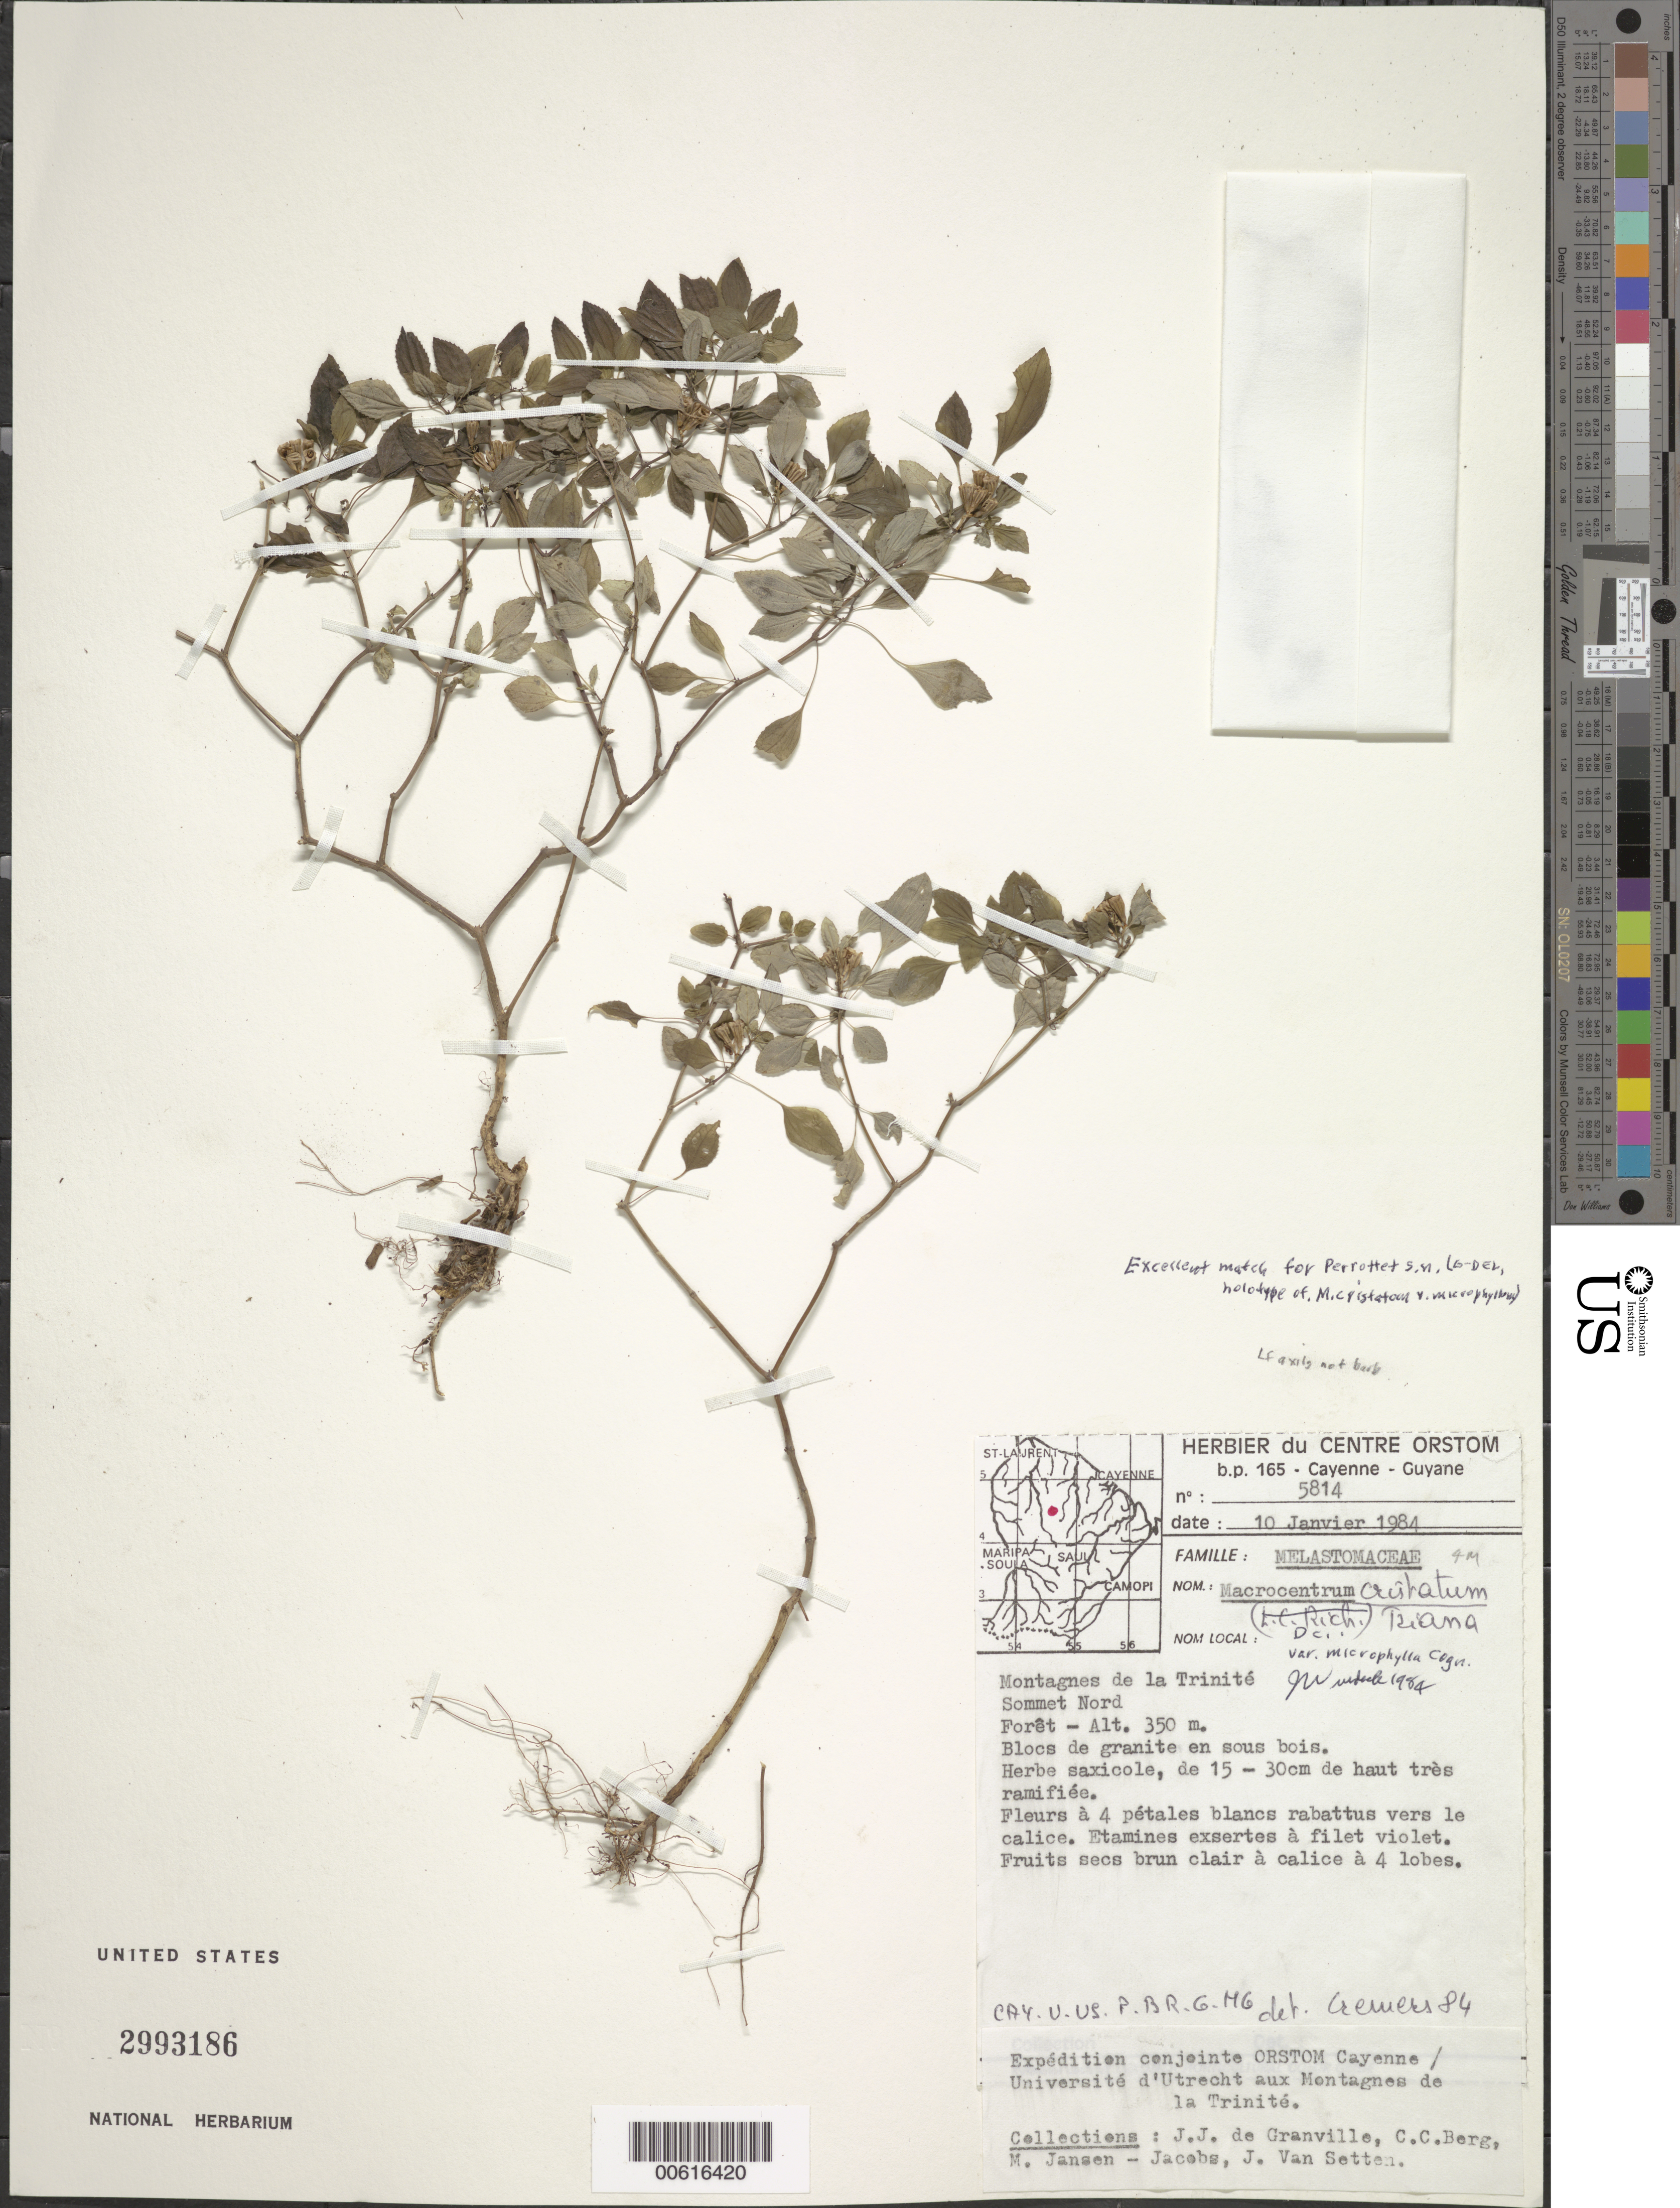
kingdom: Plantae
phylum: Tracheophyta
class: Magnoliopsida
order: Myrtales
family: Melastomataceae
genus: Macrocentrum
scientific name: Macrocentrum cristatum var. microphyllum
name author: Cogn.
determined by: Wurdack, John J., (US), US (UNITED STATES)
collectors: J.-J. de Granville, C. C. Berg, M. J. Jansen-Jacobs & J. van Setten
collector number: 5814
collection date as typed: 10-Jan-84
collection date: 1984-01-10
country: French Guiana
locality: Montagnes de la Trinité, Bassin de la Mana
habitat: Foret. Bocs de griante en sous bois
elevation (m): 350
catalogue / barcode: US 2993186